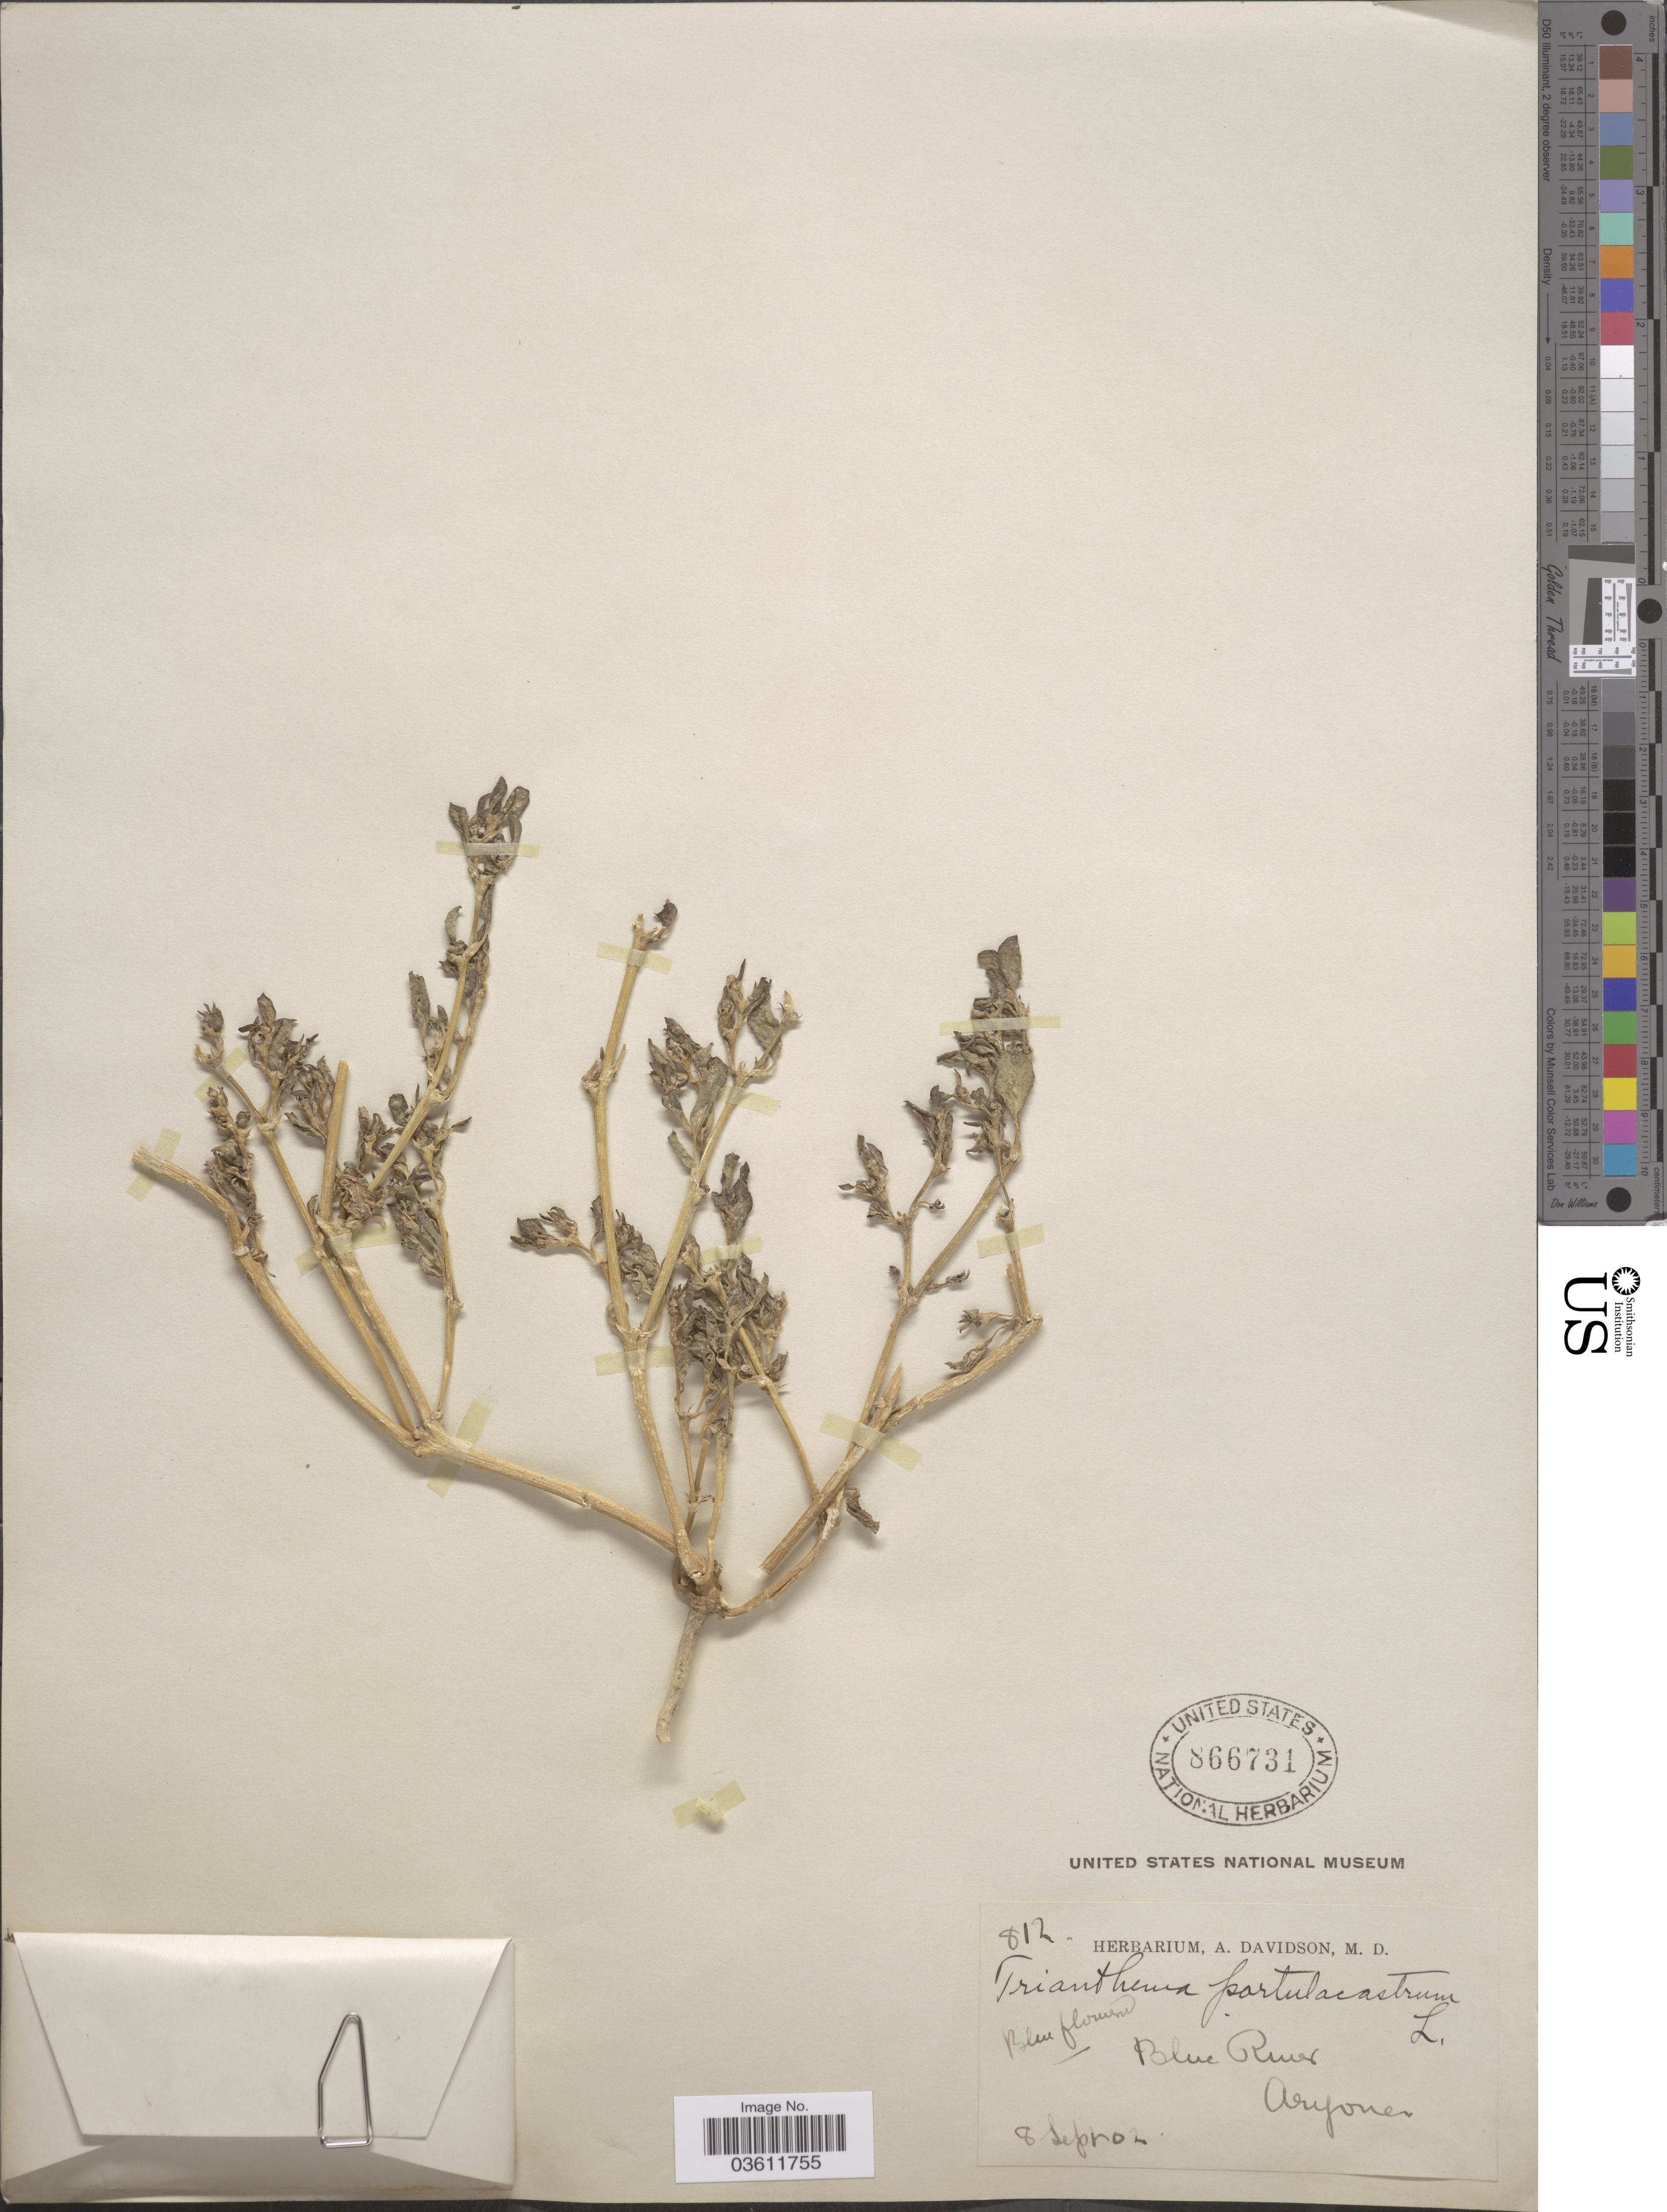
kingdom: Plantae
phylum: Tracheophyta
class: Magnoliopsida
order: Caryophyllales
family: Aizoaceae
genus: Trianthema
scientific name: Trianthema portulacastrum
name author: L.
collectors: ex herb. A. Davidson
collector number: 812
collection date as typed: Transcribed d/m/y: 8/9/2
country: United States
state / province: Arizona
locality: Blue River.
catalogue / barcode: US 866731